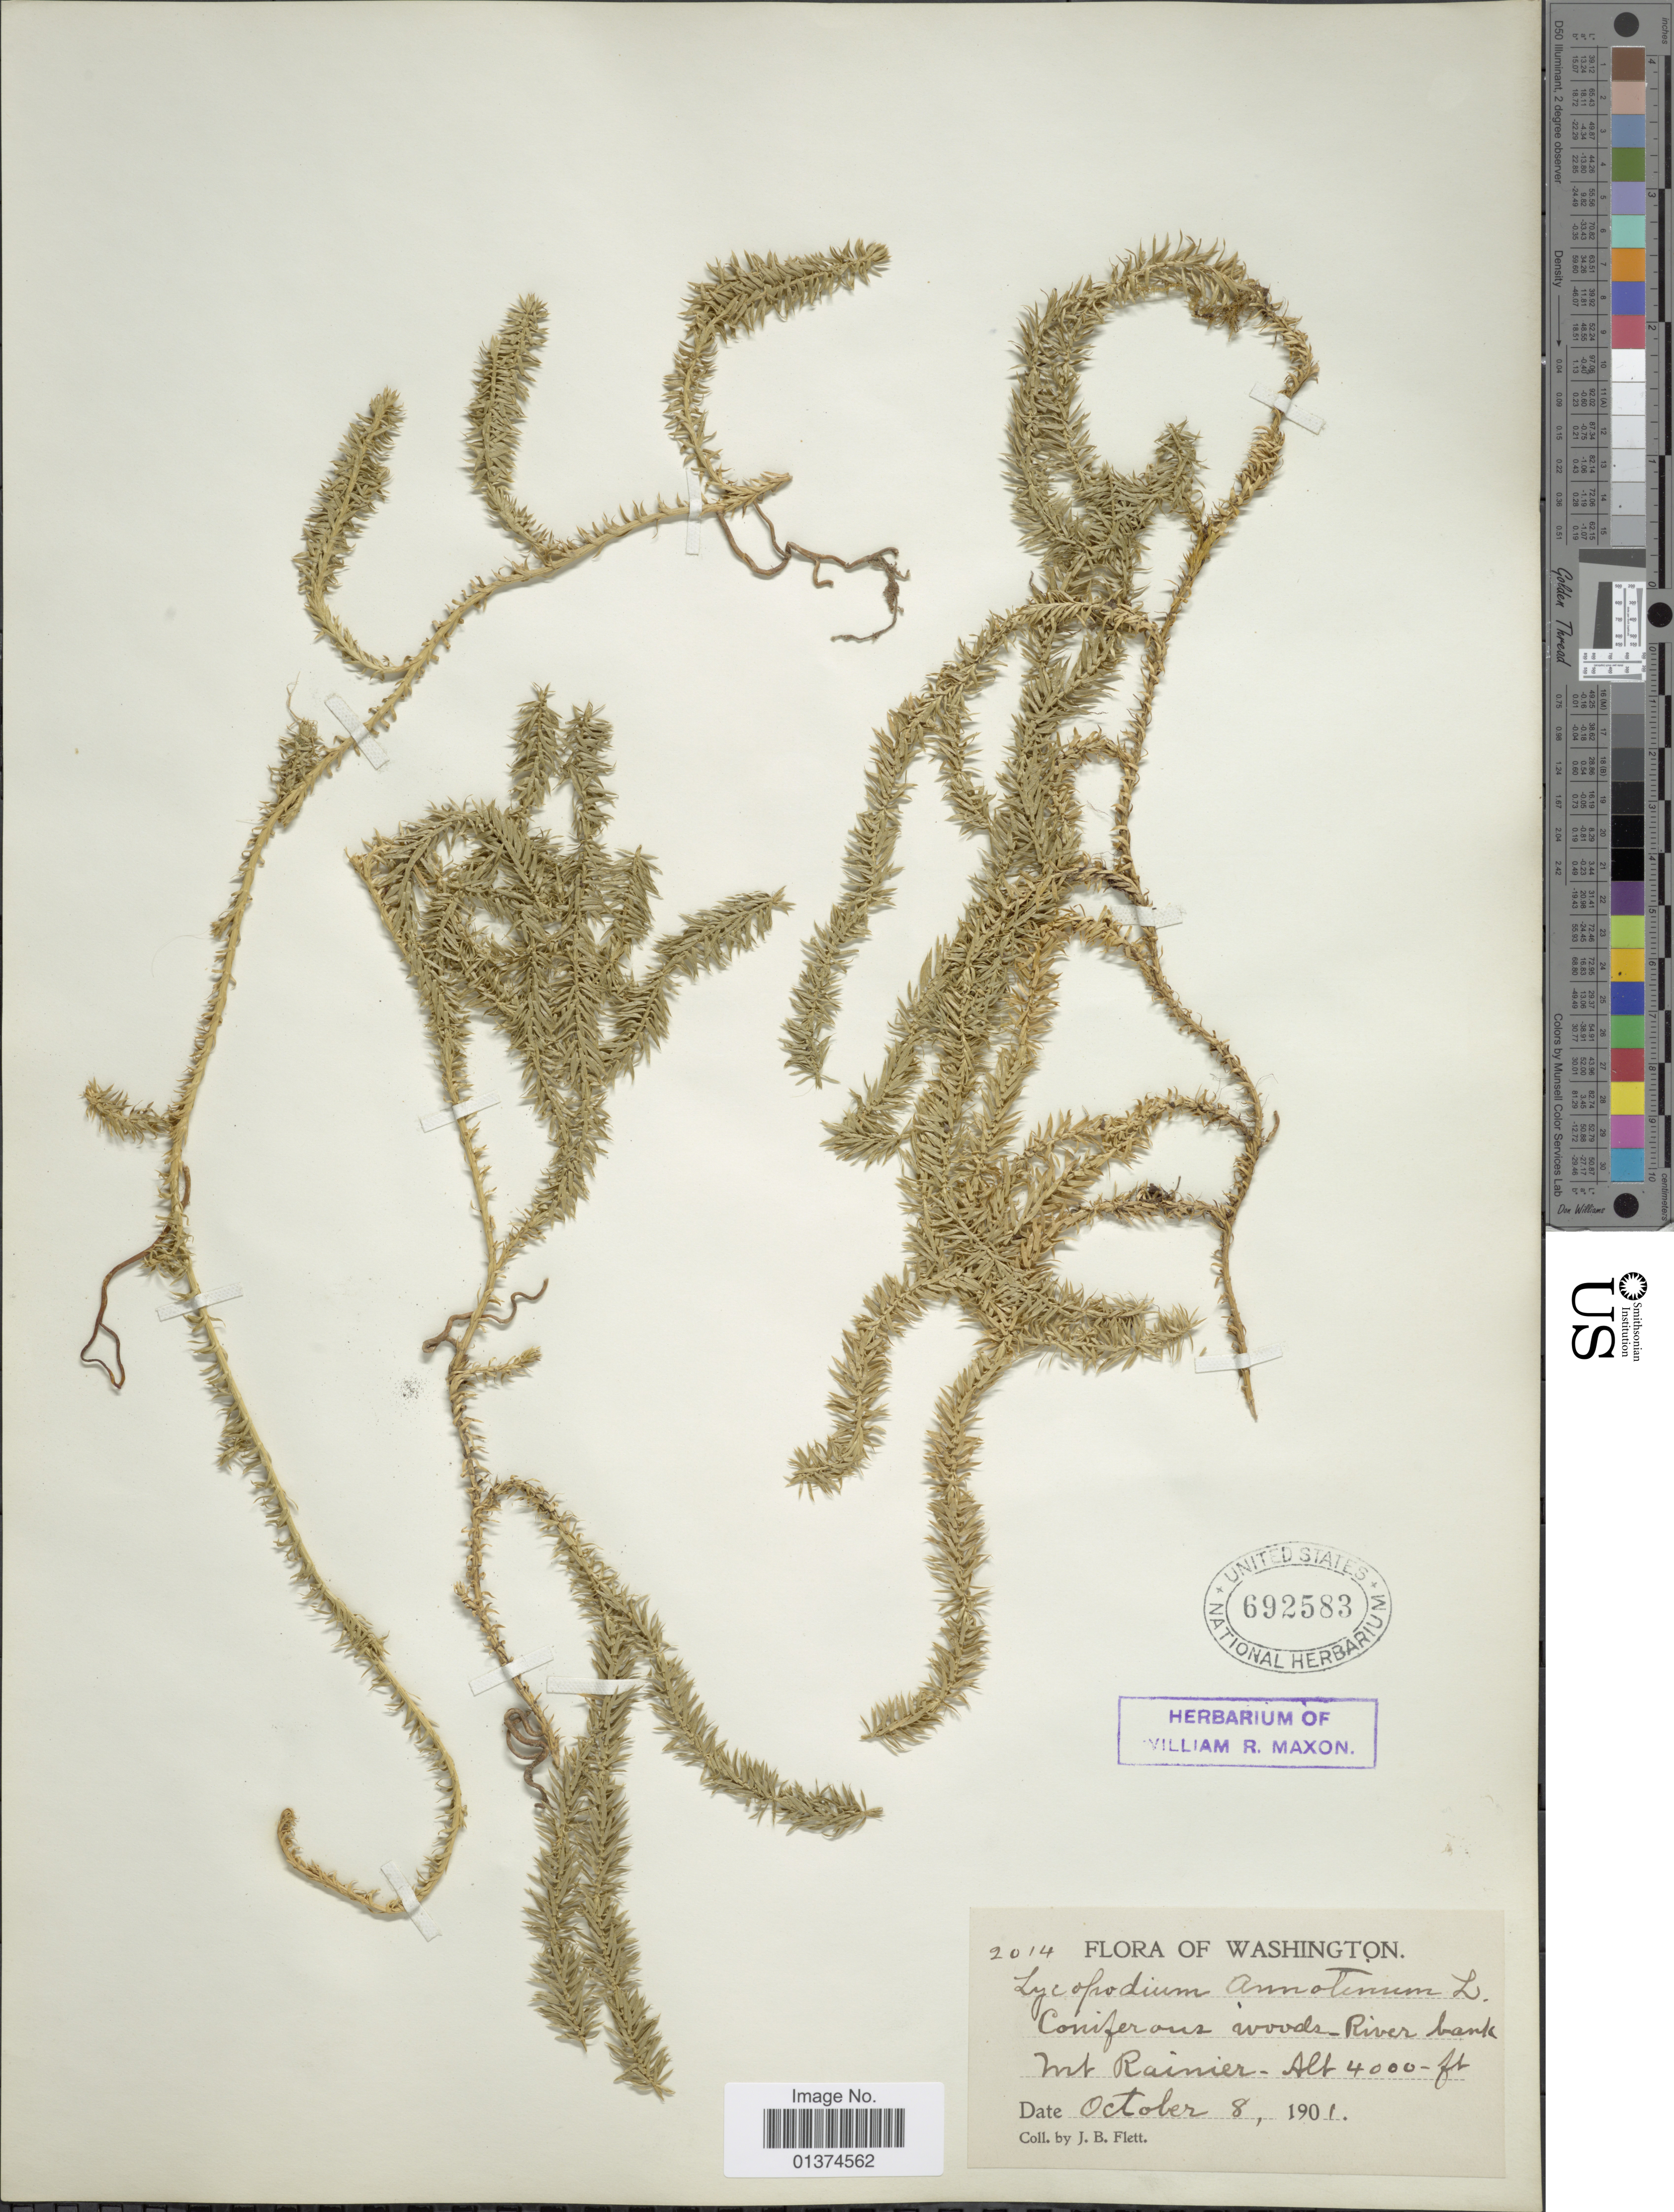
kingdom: Plantae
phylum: Tracheophyta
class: Lycopodiopsida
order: Lycopodiales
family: Lycopodiaceae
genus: Spinulum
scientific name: Spinulum annotinum subsp. annotinum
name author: (L.) A. Haines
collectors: J. Flett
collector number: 2014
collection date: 1901-10-08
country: United States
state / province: Washington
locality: Coniferous woods-River bank Mt Rainier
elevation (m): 1219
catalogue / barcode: US 692583